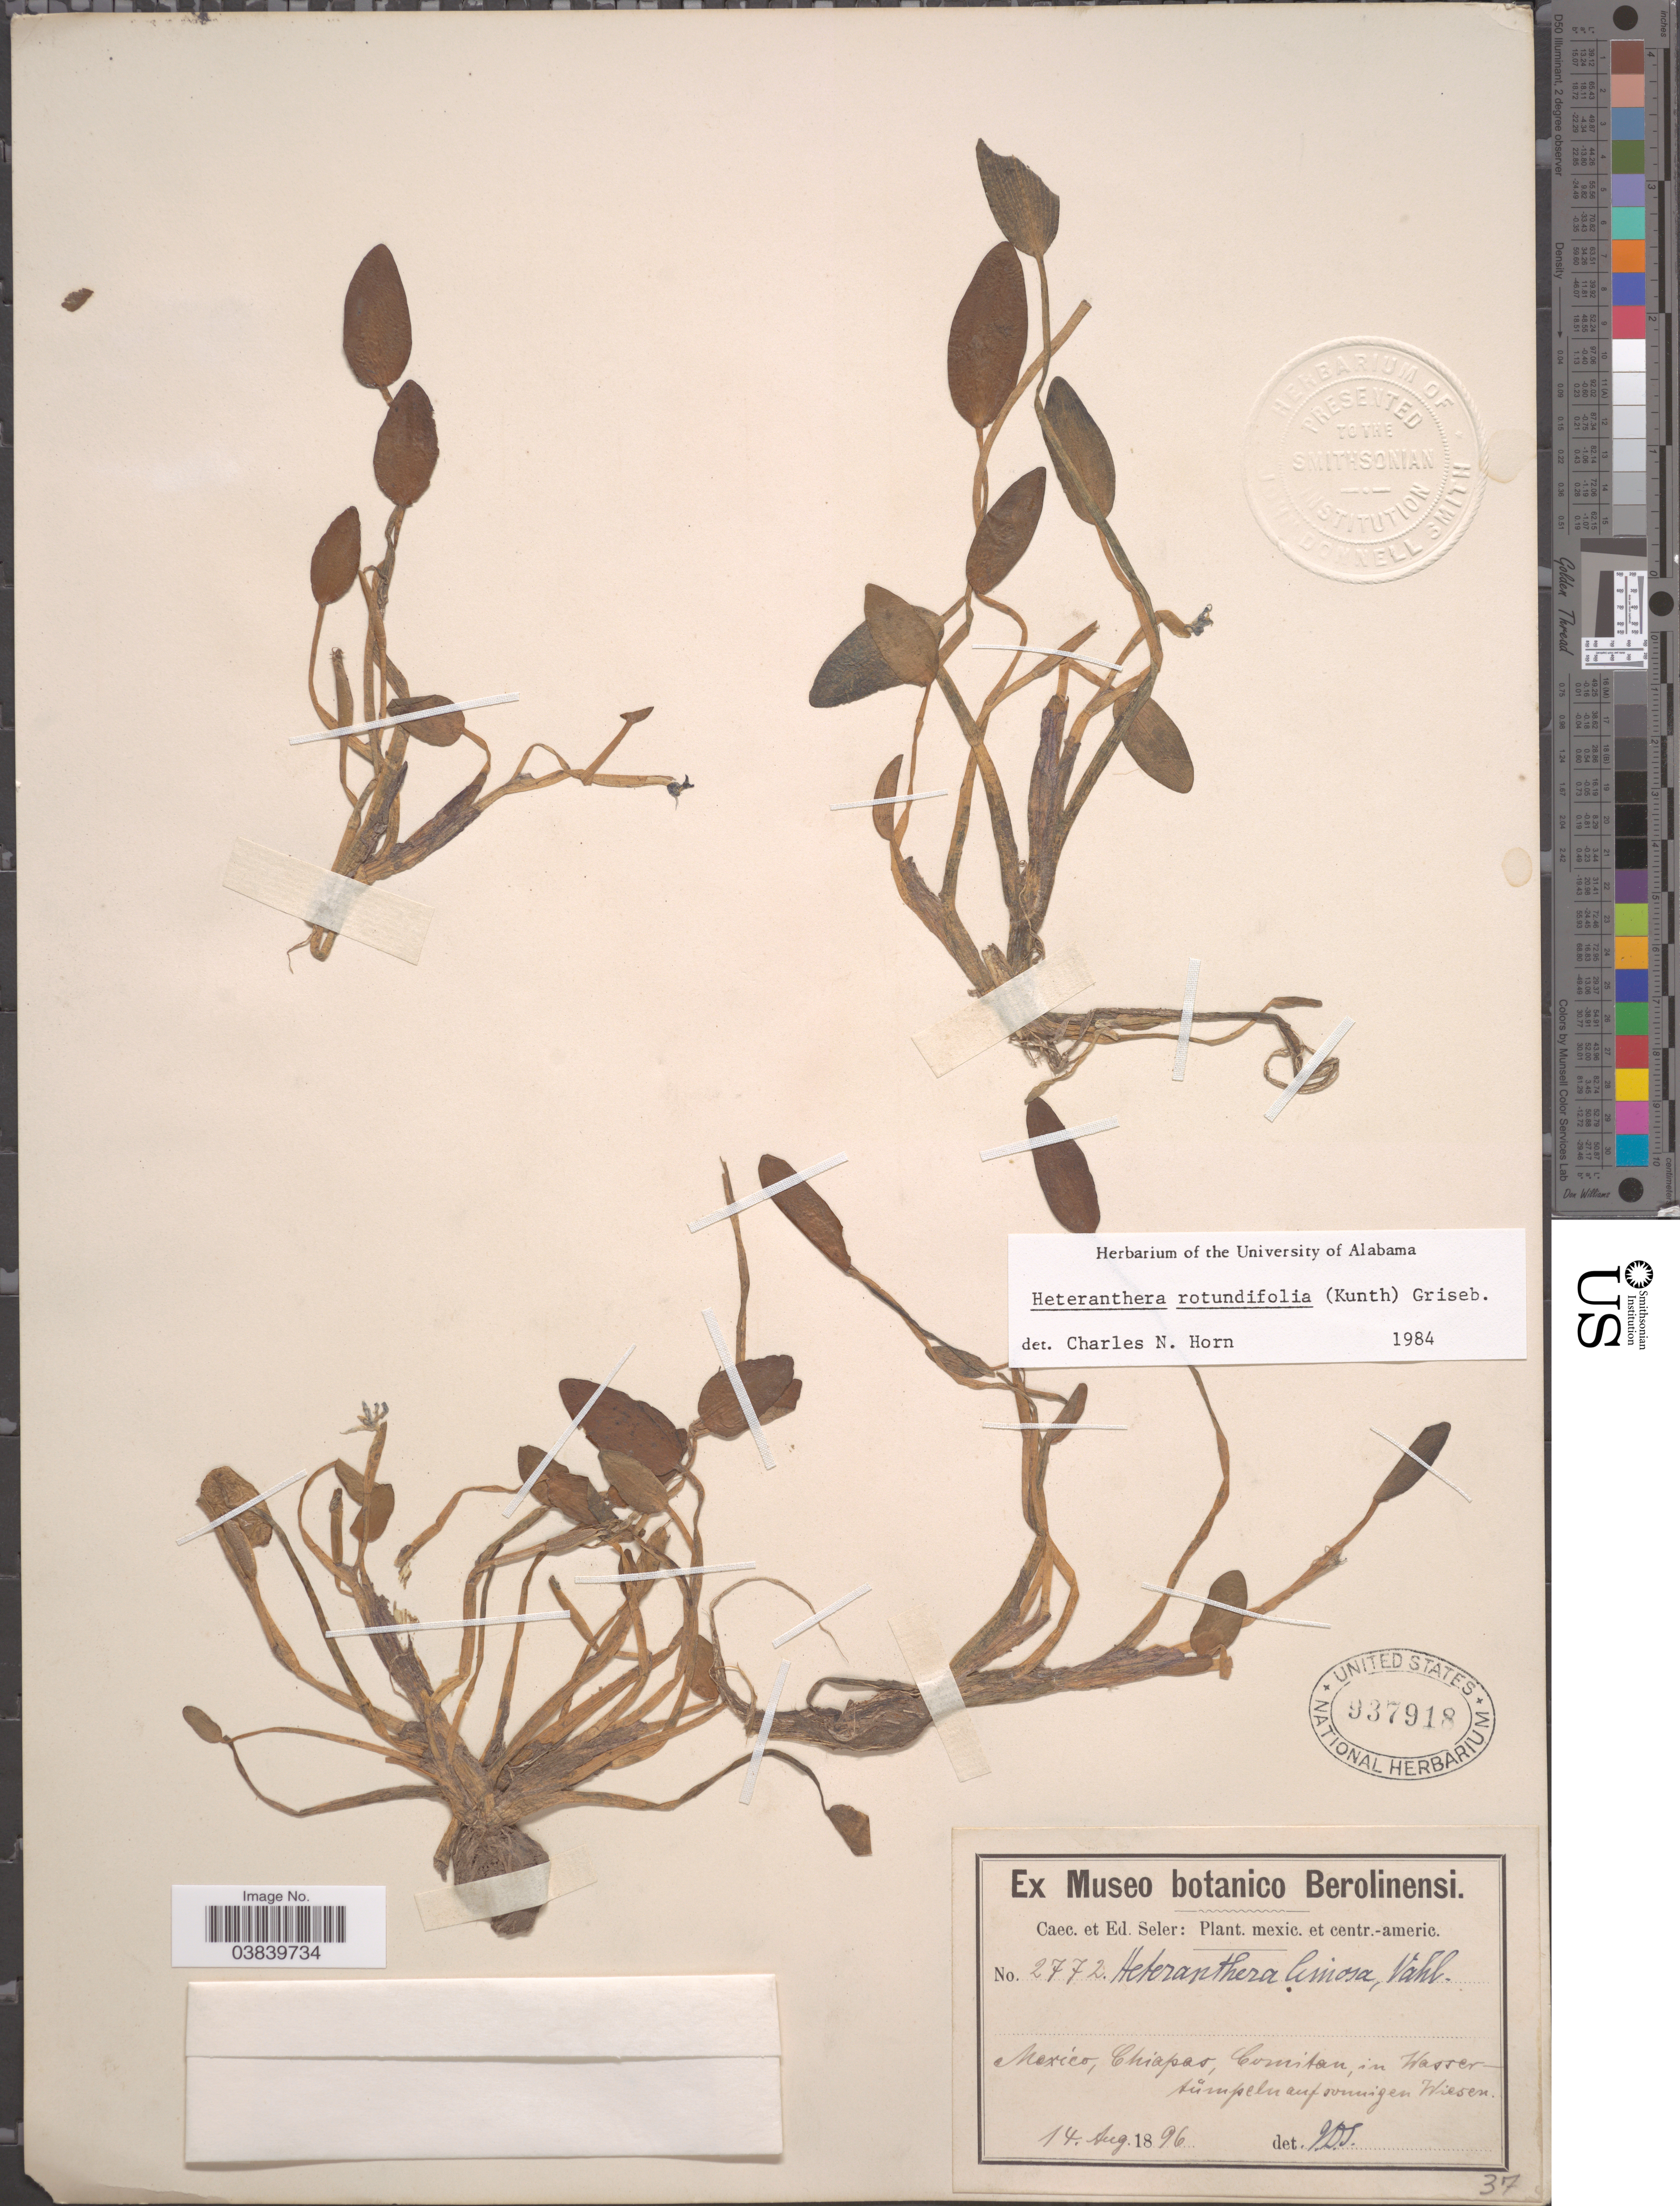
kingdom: Plantae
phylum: Tracheophyta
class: Liliopsida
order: Commelinales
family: Pontederiaceae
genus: Heteranthera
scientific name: Heteranthera rotundifolia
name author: (Kunth) Griseb.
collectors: ex Caec. et Ed Seler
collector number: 2772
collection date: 1896-08-14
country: Mexico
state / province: Chiapas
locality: Comitan, in Hasser-sümpelnauforningen Wiesen.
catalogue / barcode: US 937918